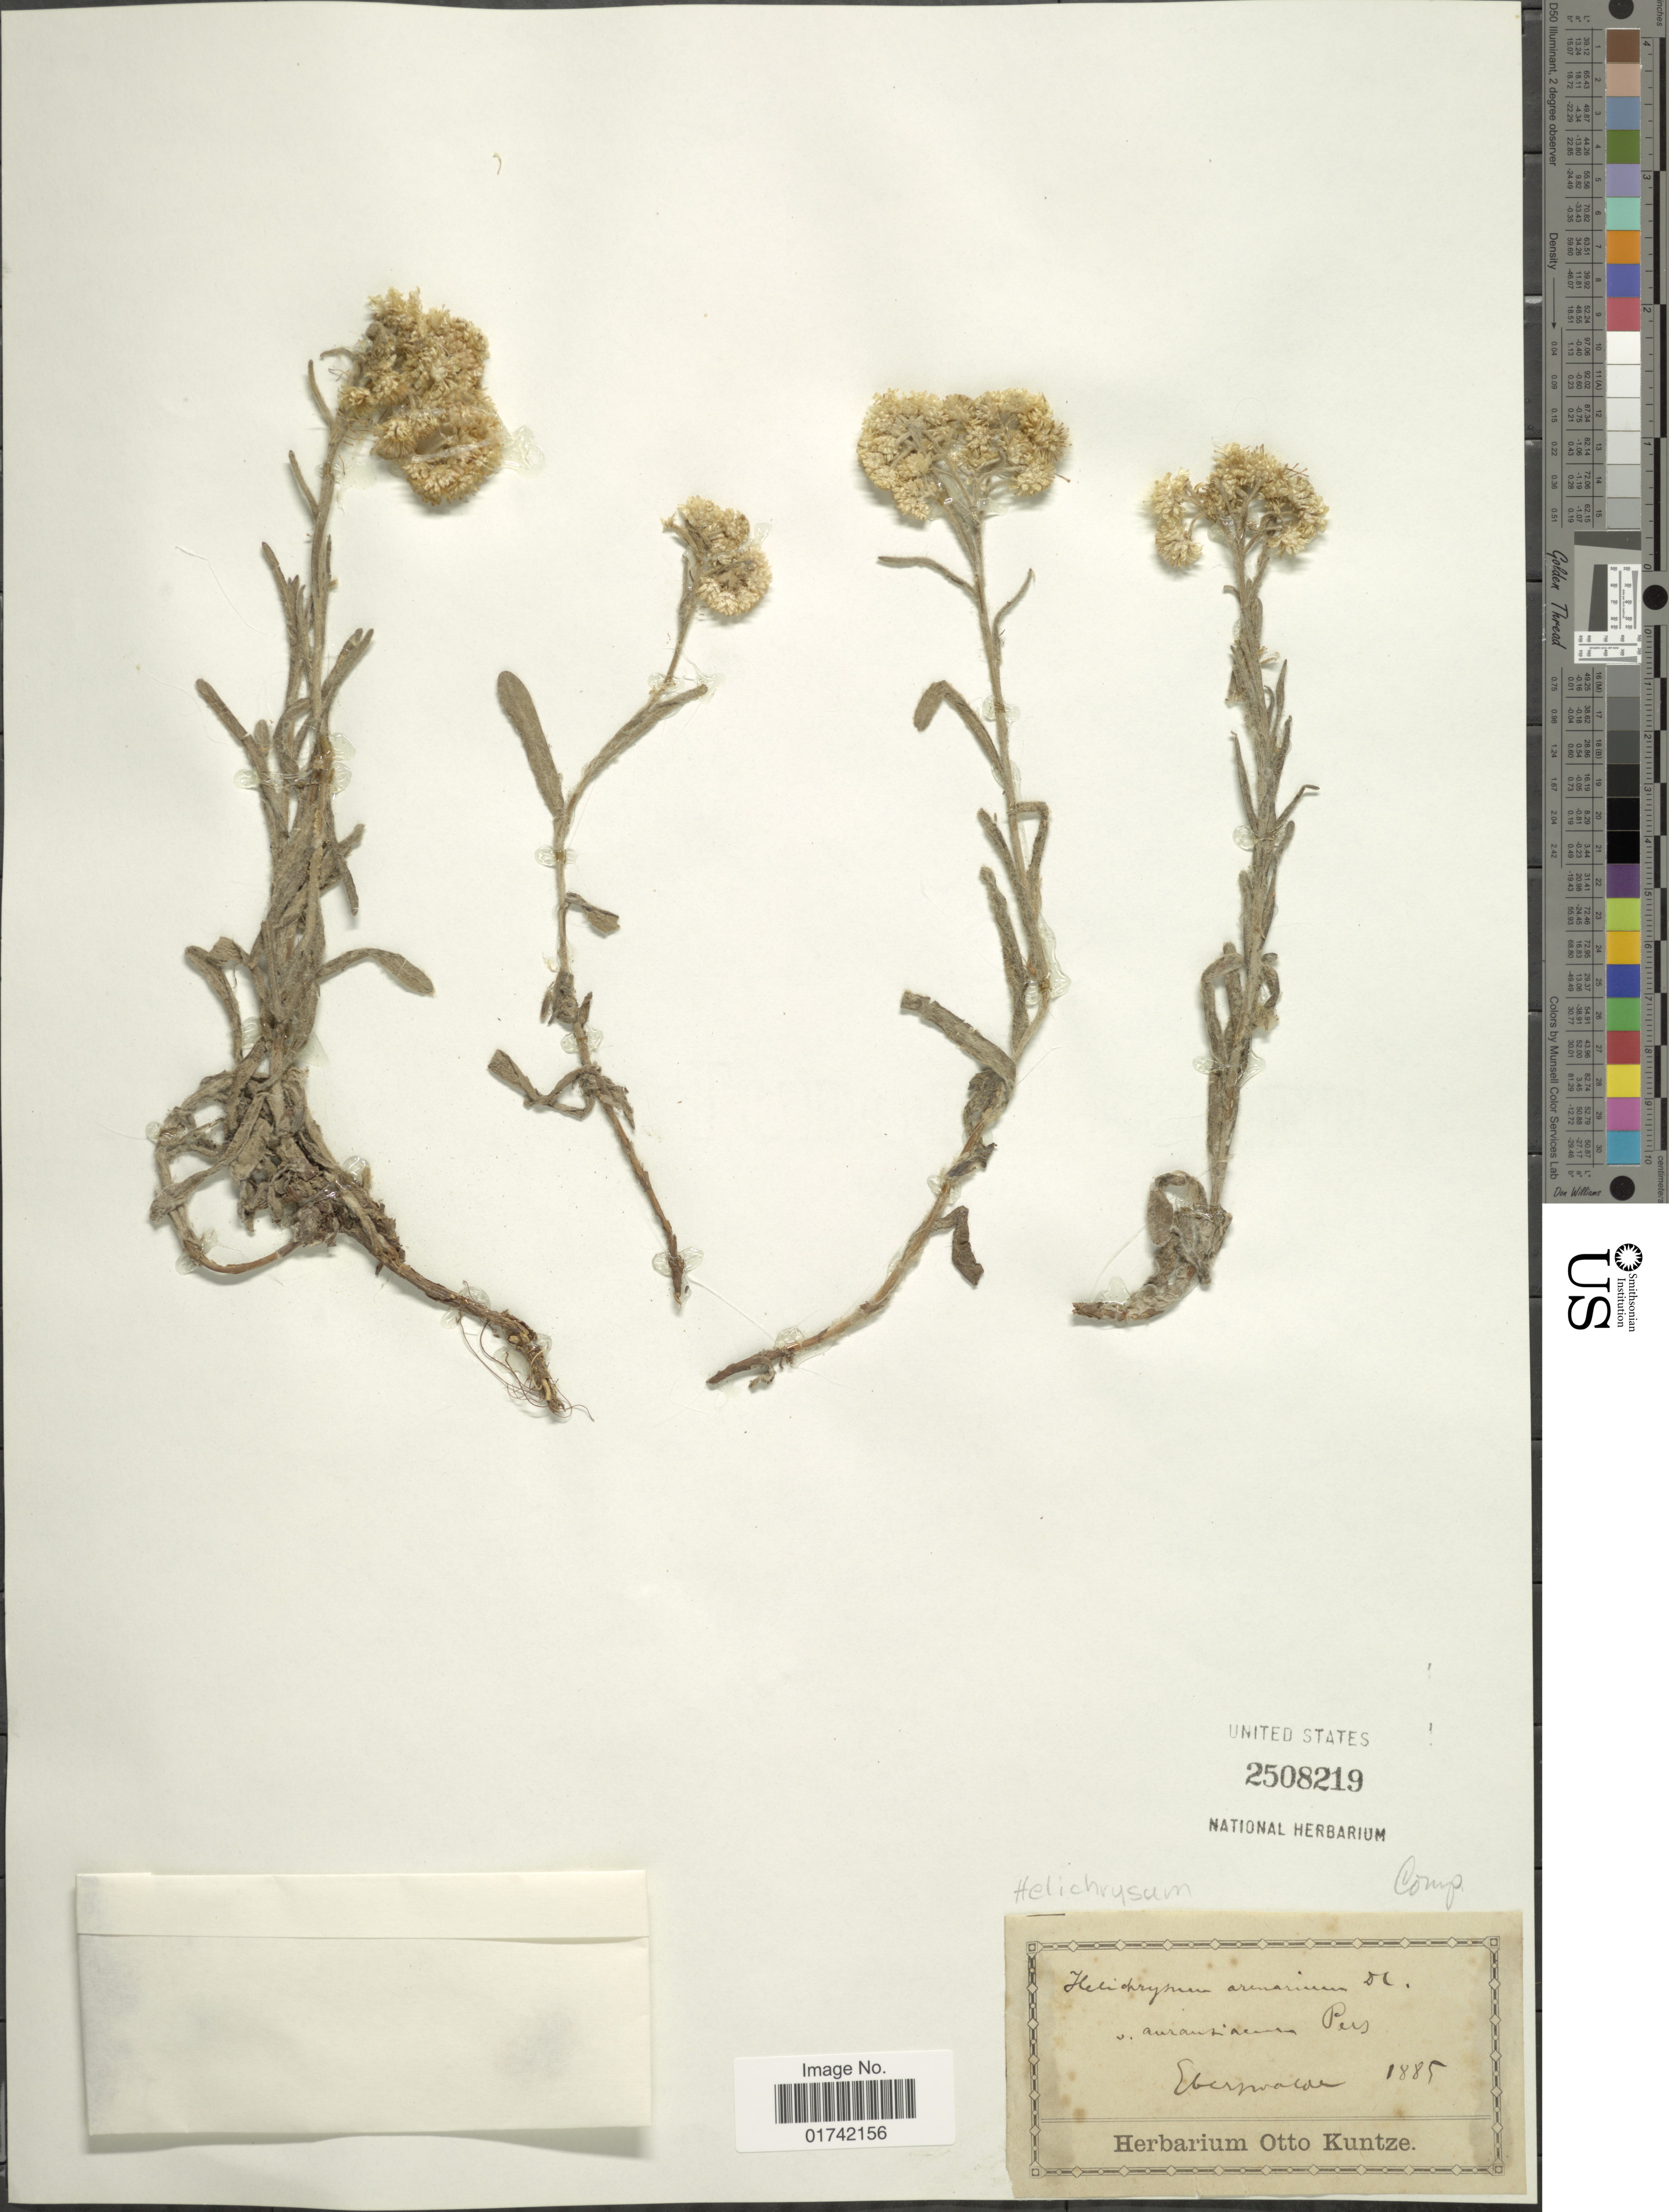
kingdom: Plantae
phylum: Tracheophyta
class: Magnoliopsida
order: Asterales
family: Asteraceae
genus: Helichrysum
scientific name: Helichrysum arenarium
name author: (L.) Moench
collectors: ex herb. Otto Kuntze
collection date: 1885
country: Germany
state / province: Brandenburg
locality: Ebermalde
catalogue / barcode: US 2508219